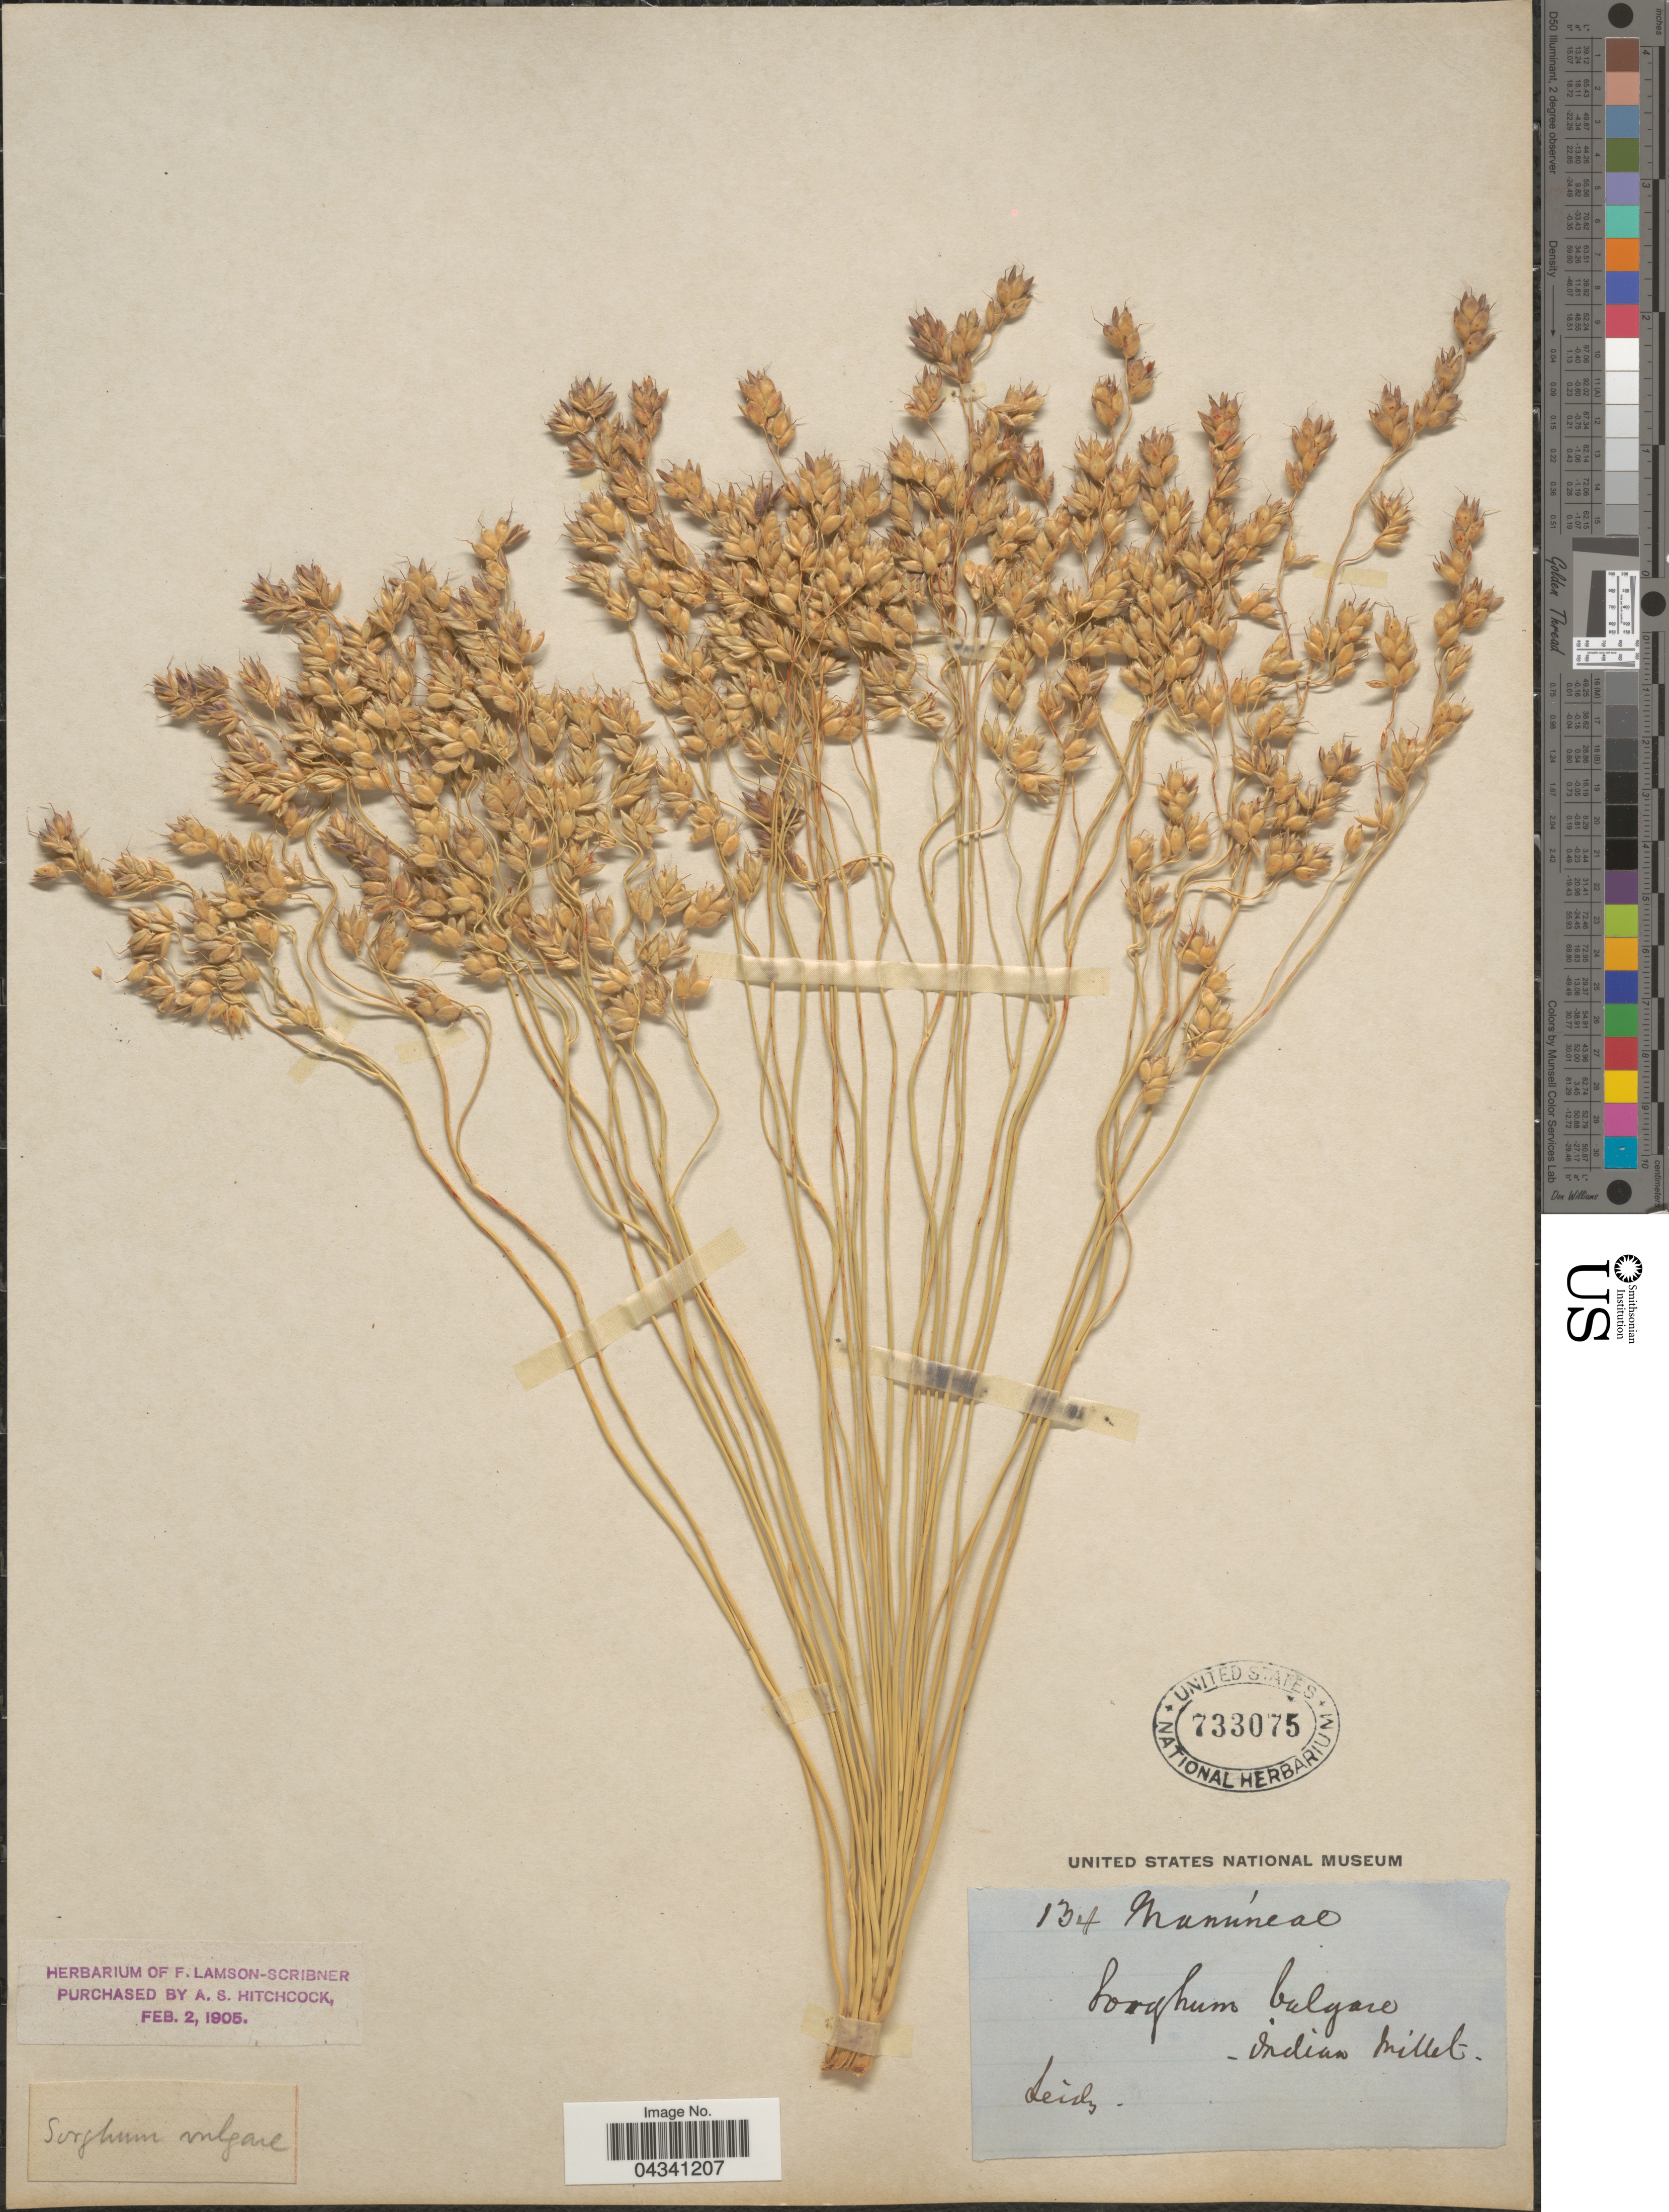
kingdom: Plantae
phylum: Tracheophyta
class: Liliopsida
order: Poales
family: Poaceae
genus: Sorghum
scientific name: Sorghum sp.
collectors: Leidy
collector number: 134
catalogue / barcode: US 733075